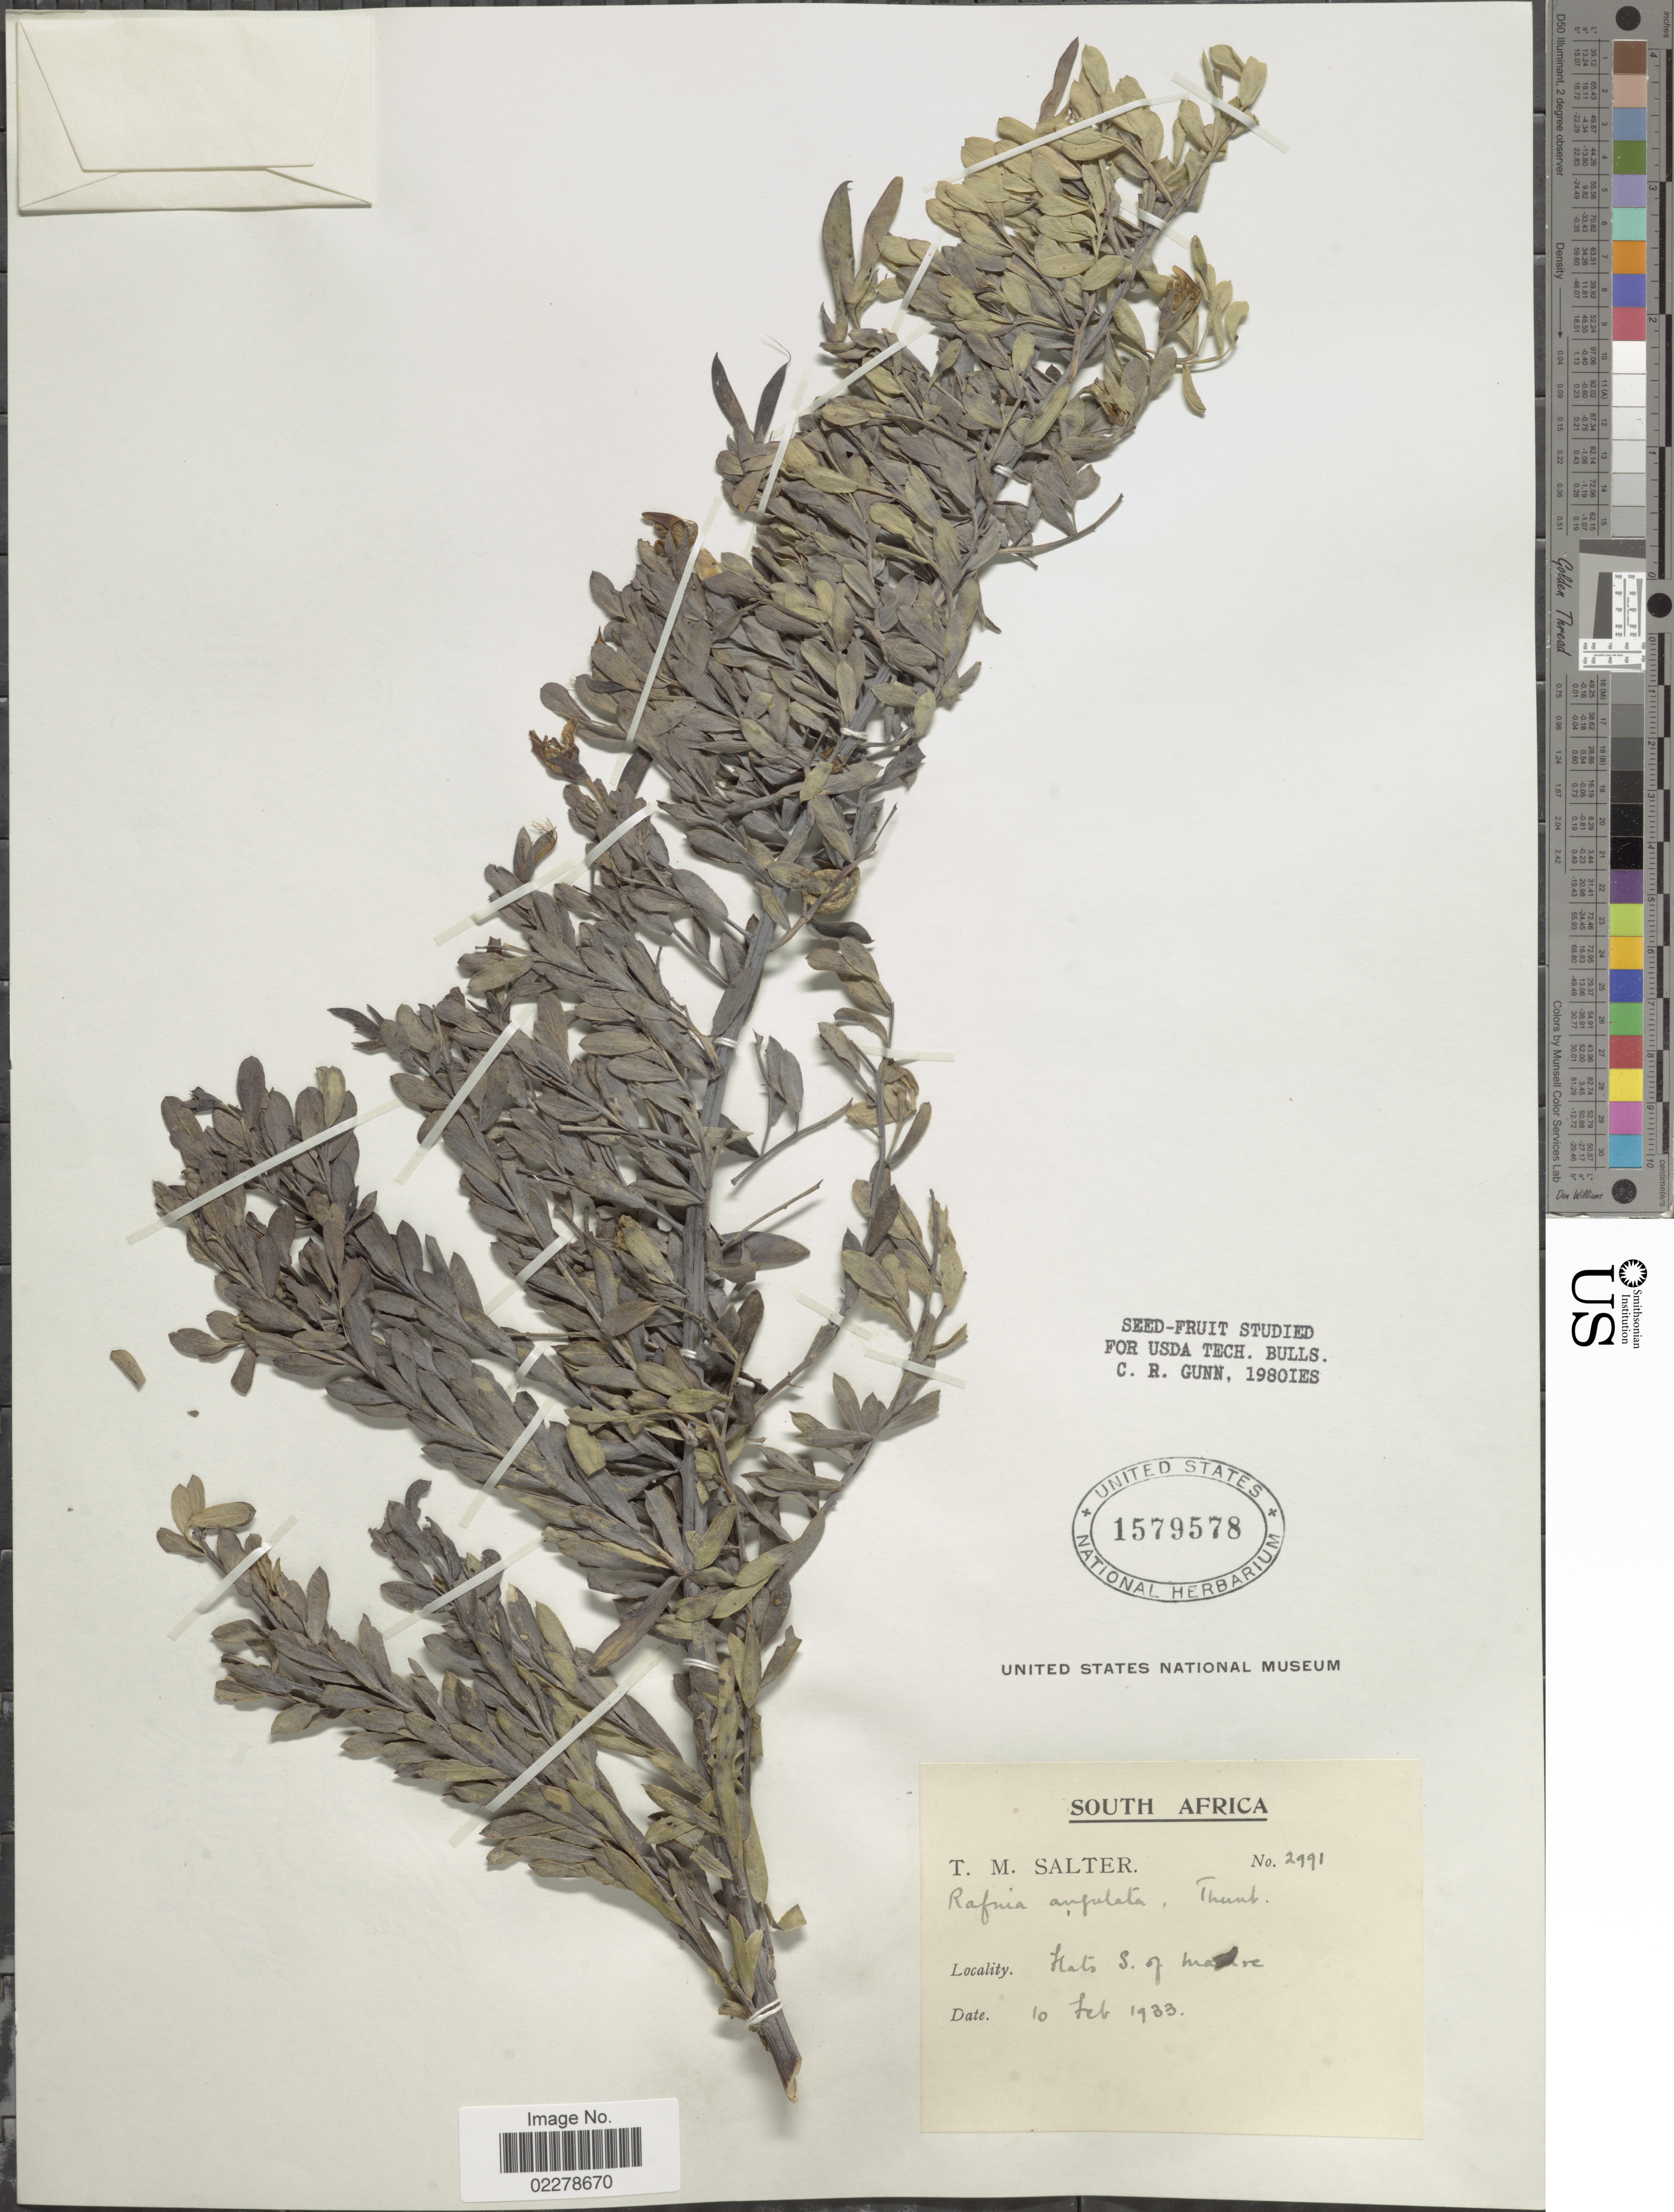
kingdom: Plantae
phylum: Tracheophyta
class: Magnoliopsida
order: Fabales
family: Fabaceae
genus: Rafnia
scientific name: Rafnia angulata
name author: Thunb.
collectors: T. Salter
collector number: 2991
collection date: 1933-02-10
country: South Africa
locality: Hats of S. of Mare9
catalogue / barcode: US 1579578